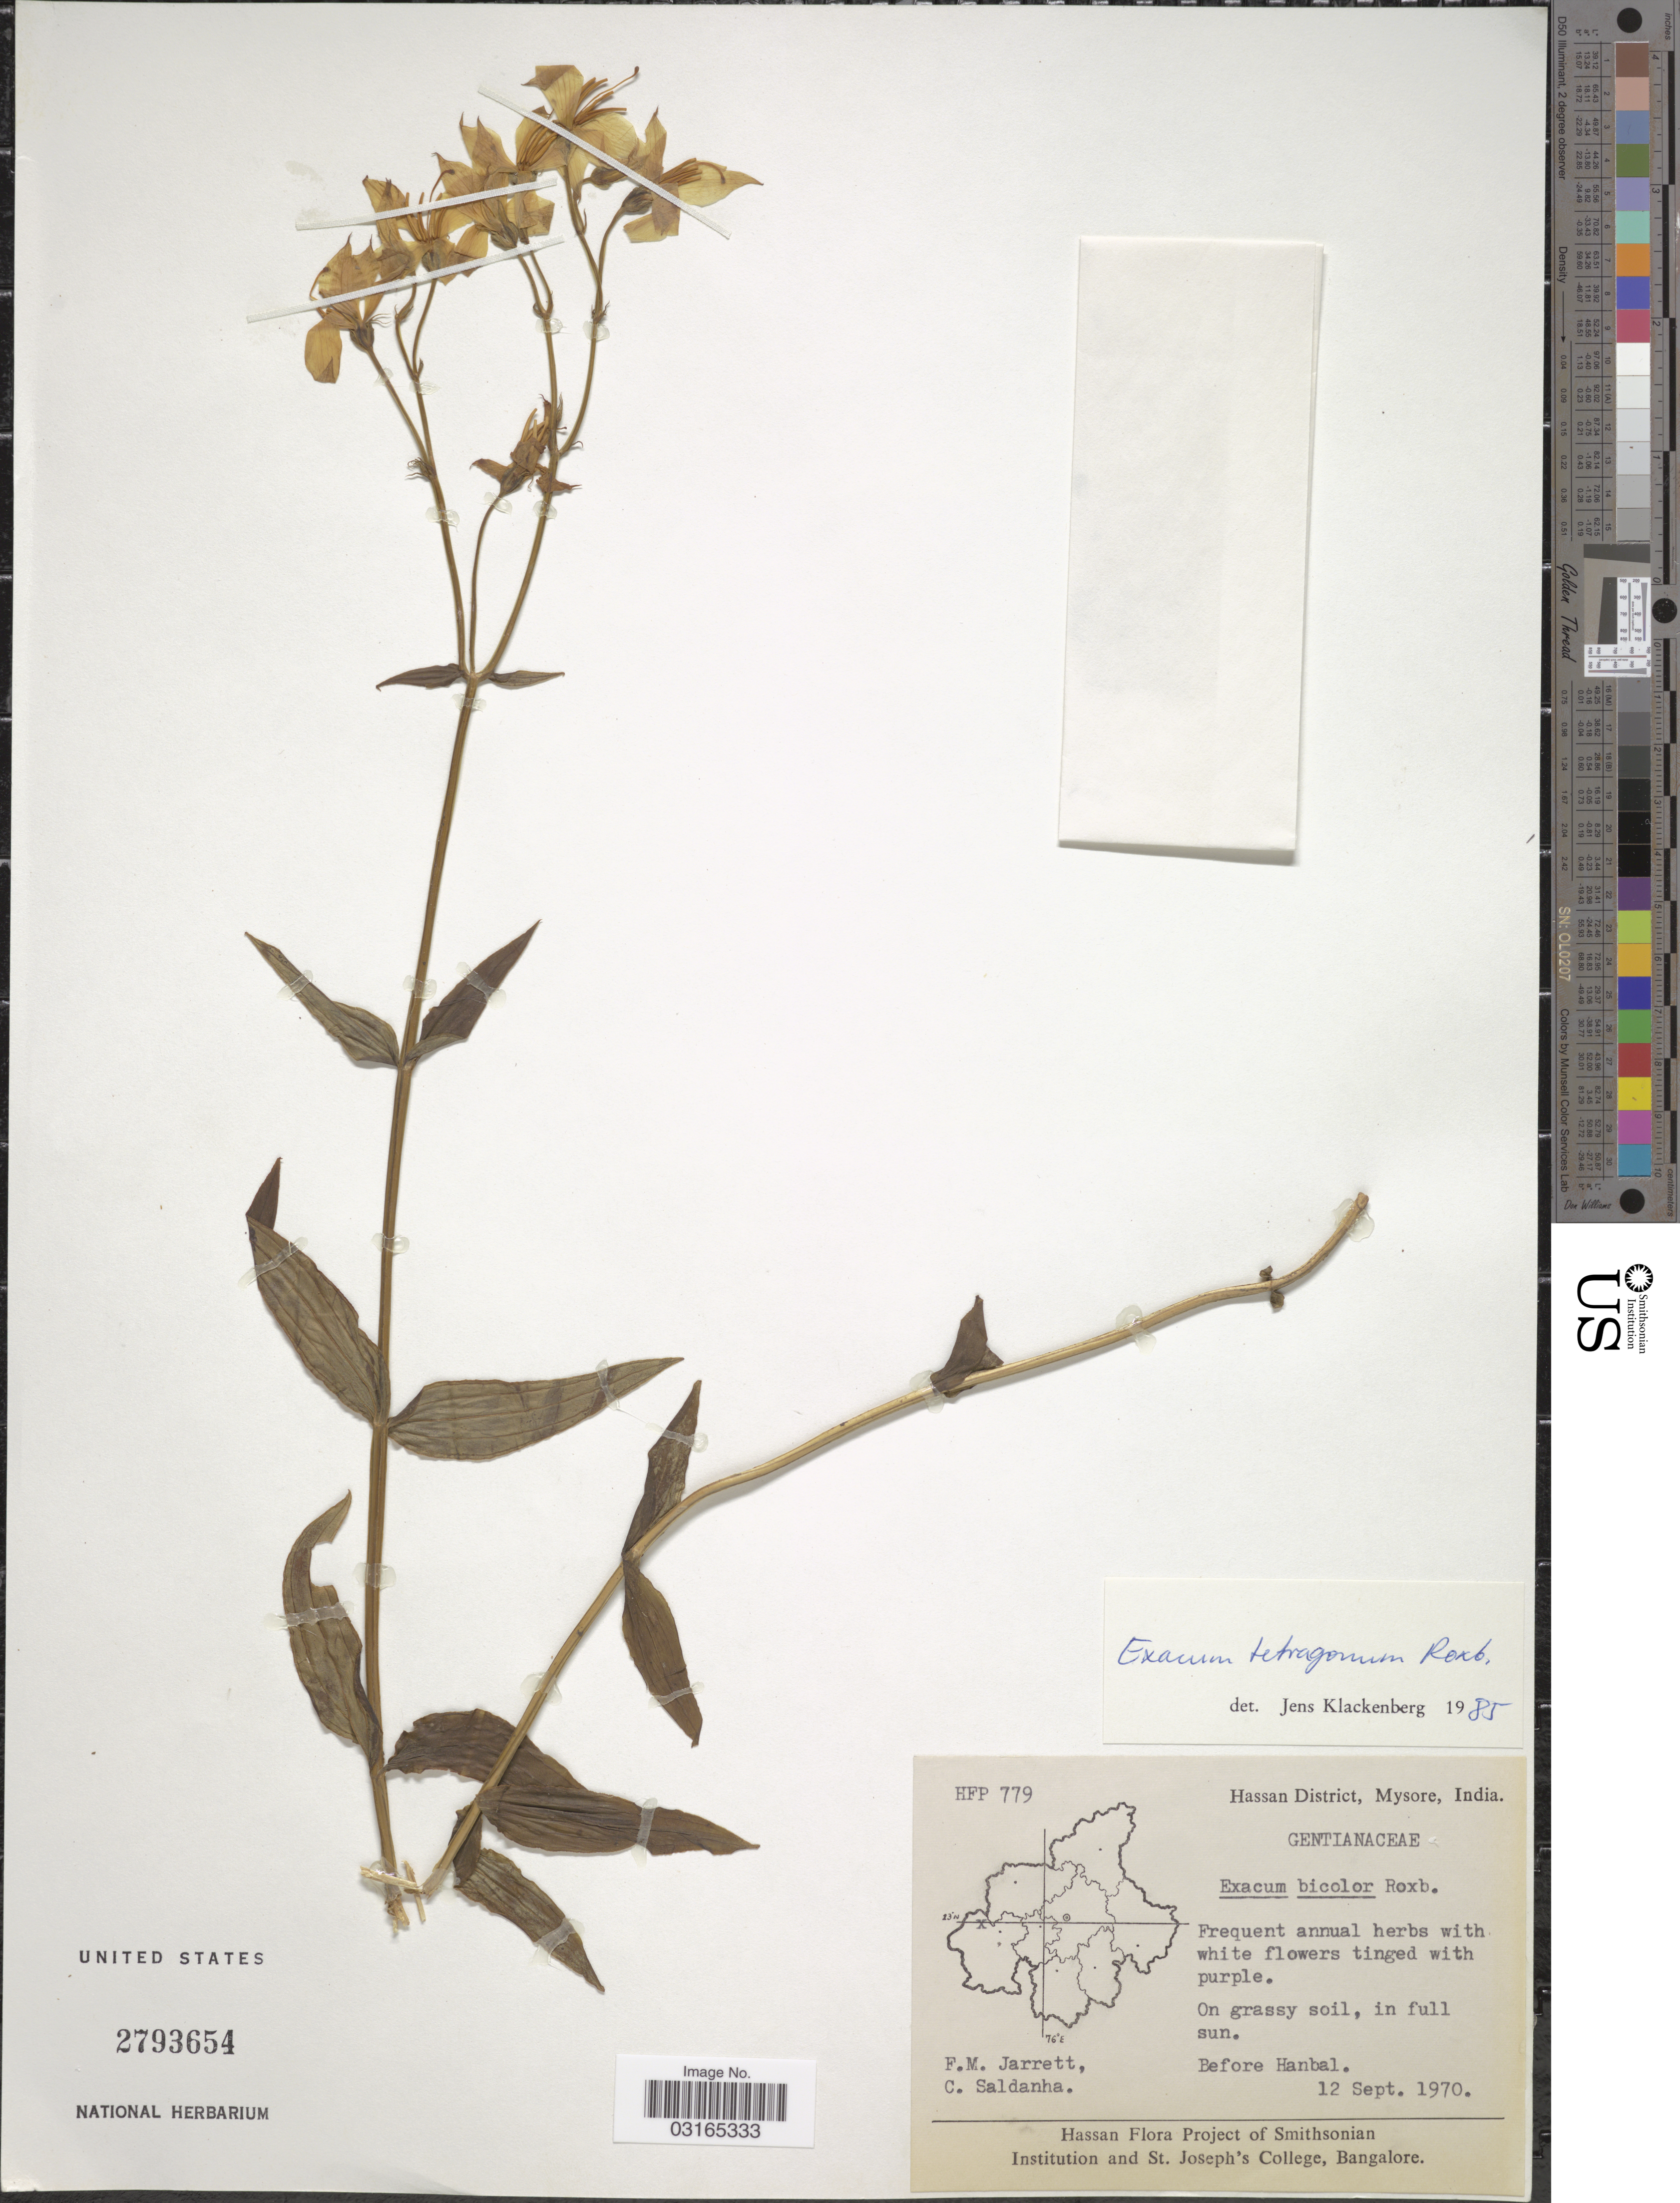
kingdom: Plantae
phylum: Tracheophyta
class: Magnoliopsida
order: Gentianales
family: Gentianaceae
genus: Exacum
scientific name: Exacum tetragonum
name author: Roxb.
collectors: F. M. Jarrett & C. Saldanha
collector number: HFP779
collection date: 1970-09-12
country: India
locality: Hassan District, Mysore. Before Hanbal.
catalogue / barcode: US 2793654